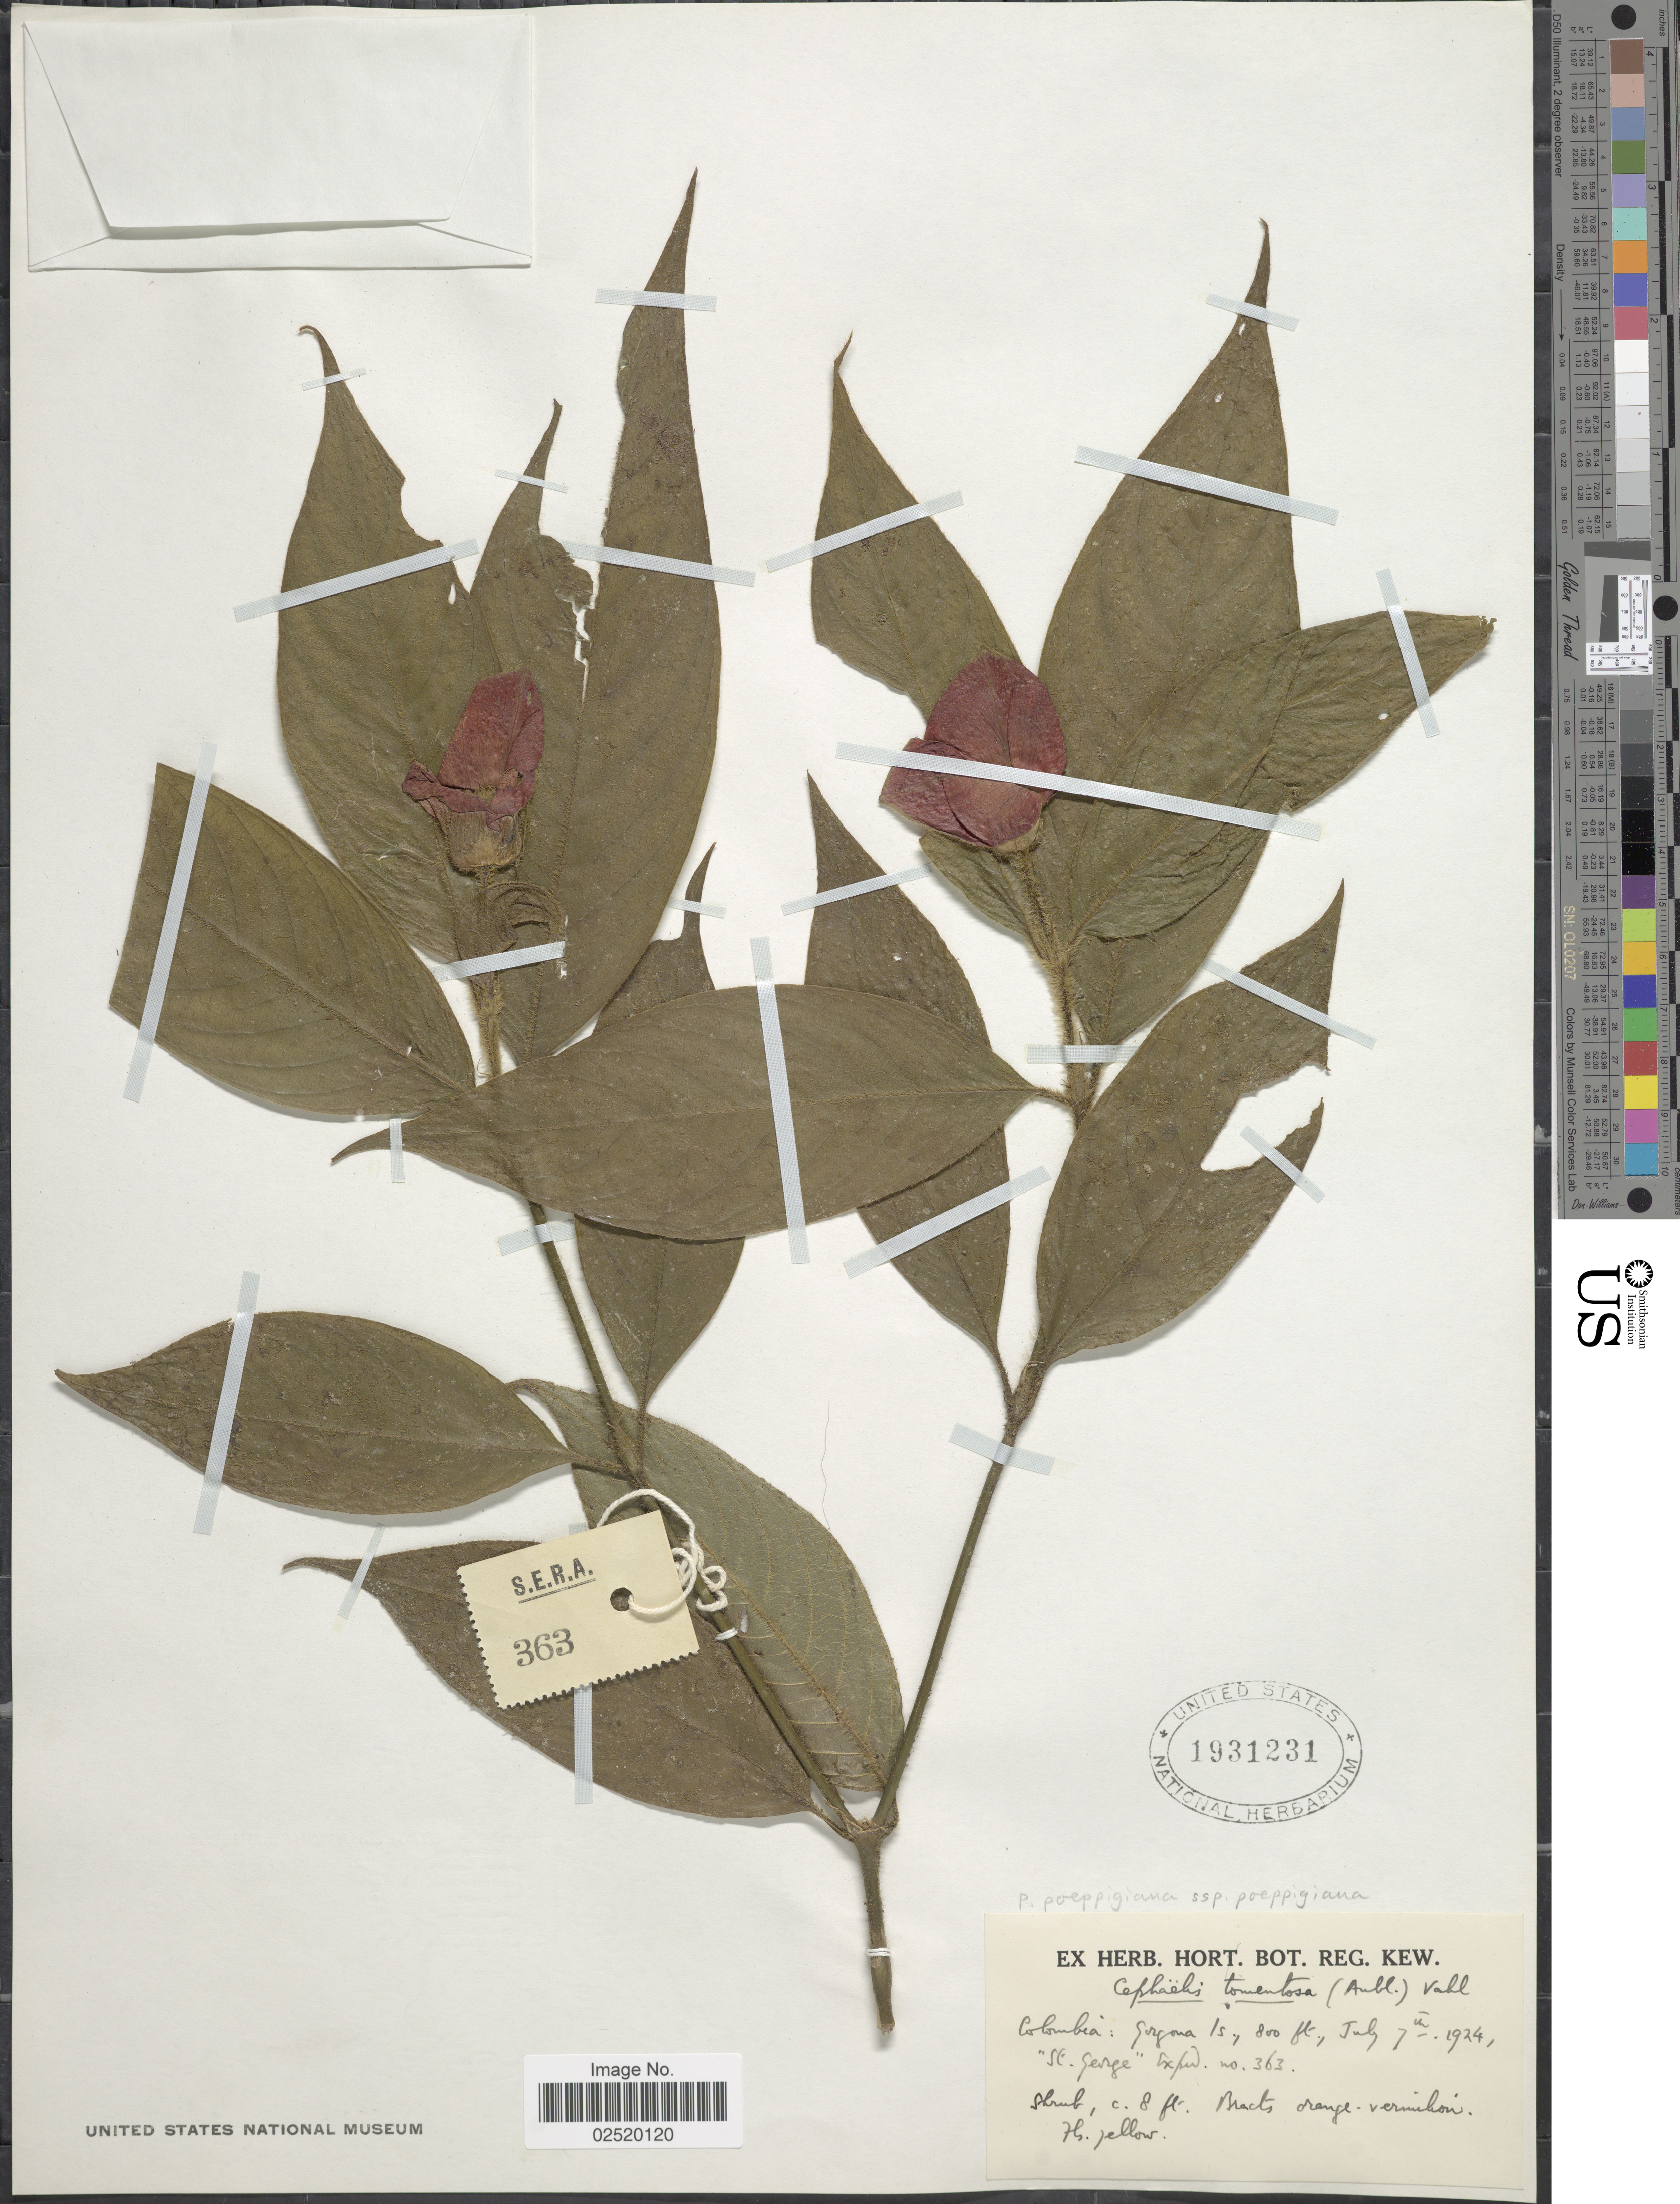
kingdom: Plantae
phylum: Tracheophyta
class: Magnoliopsida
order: Gentianales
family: Rubiaceae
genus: Psychotria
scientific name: Psychotria poeppigiana subsp. poeppigiana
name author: Müll. Arg.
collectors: ex herb. Hort. Reg. Kew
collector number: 363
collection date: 1924-07-07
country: Colombia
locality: Colombia, Gorgona Is.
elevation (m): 244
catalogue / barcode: US 1931231